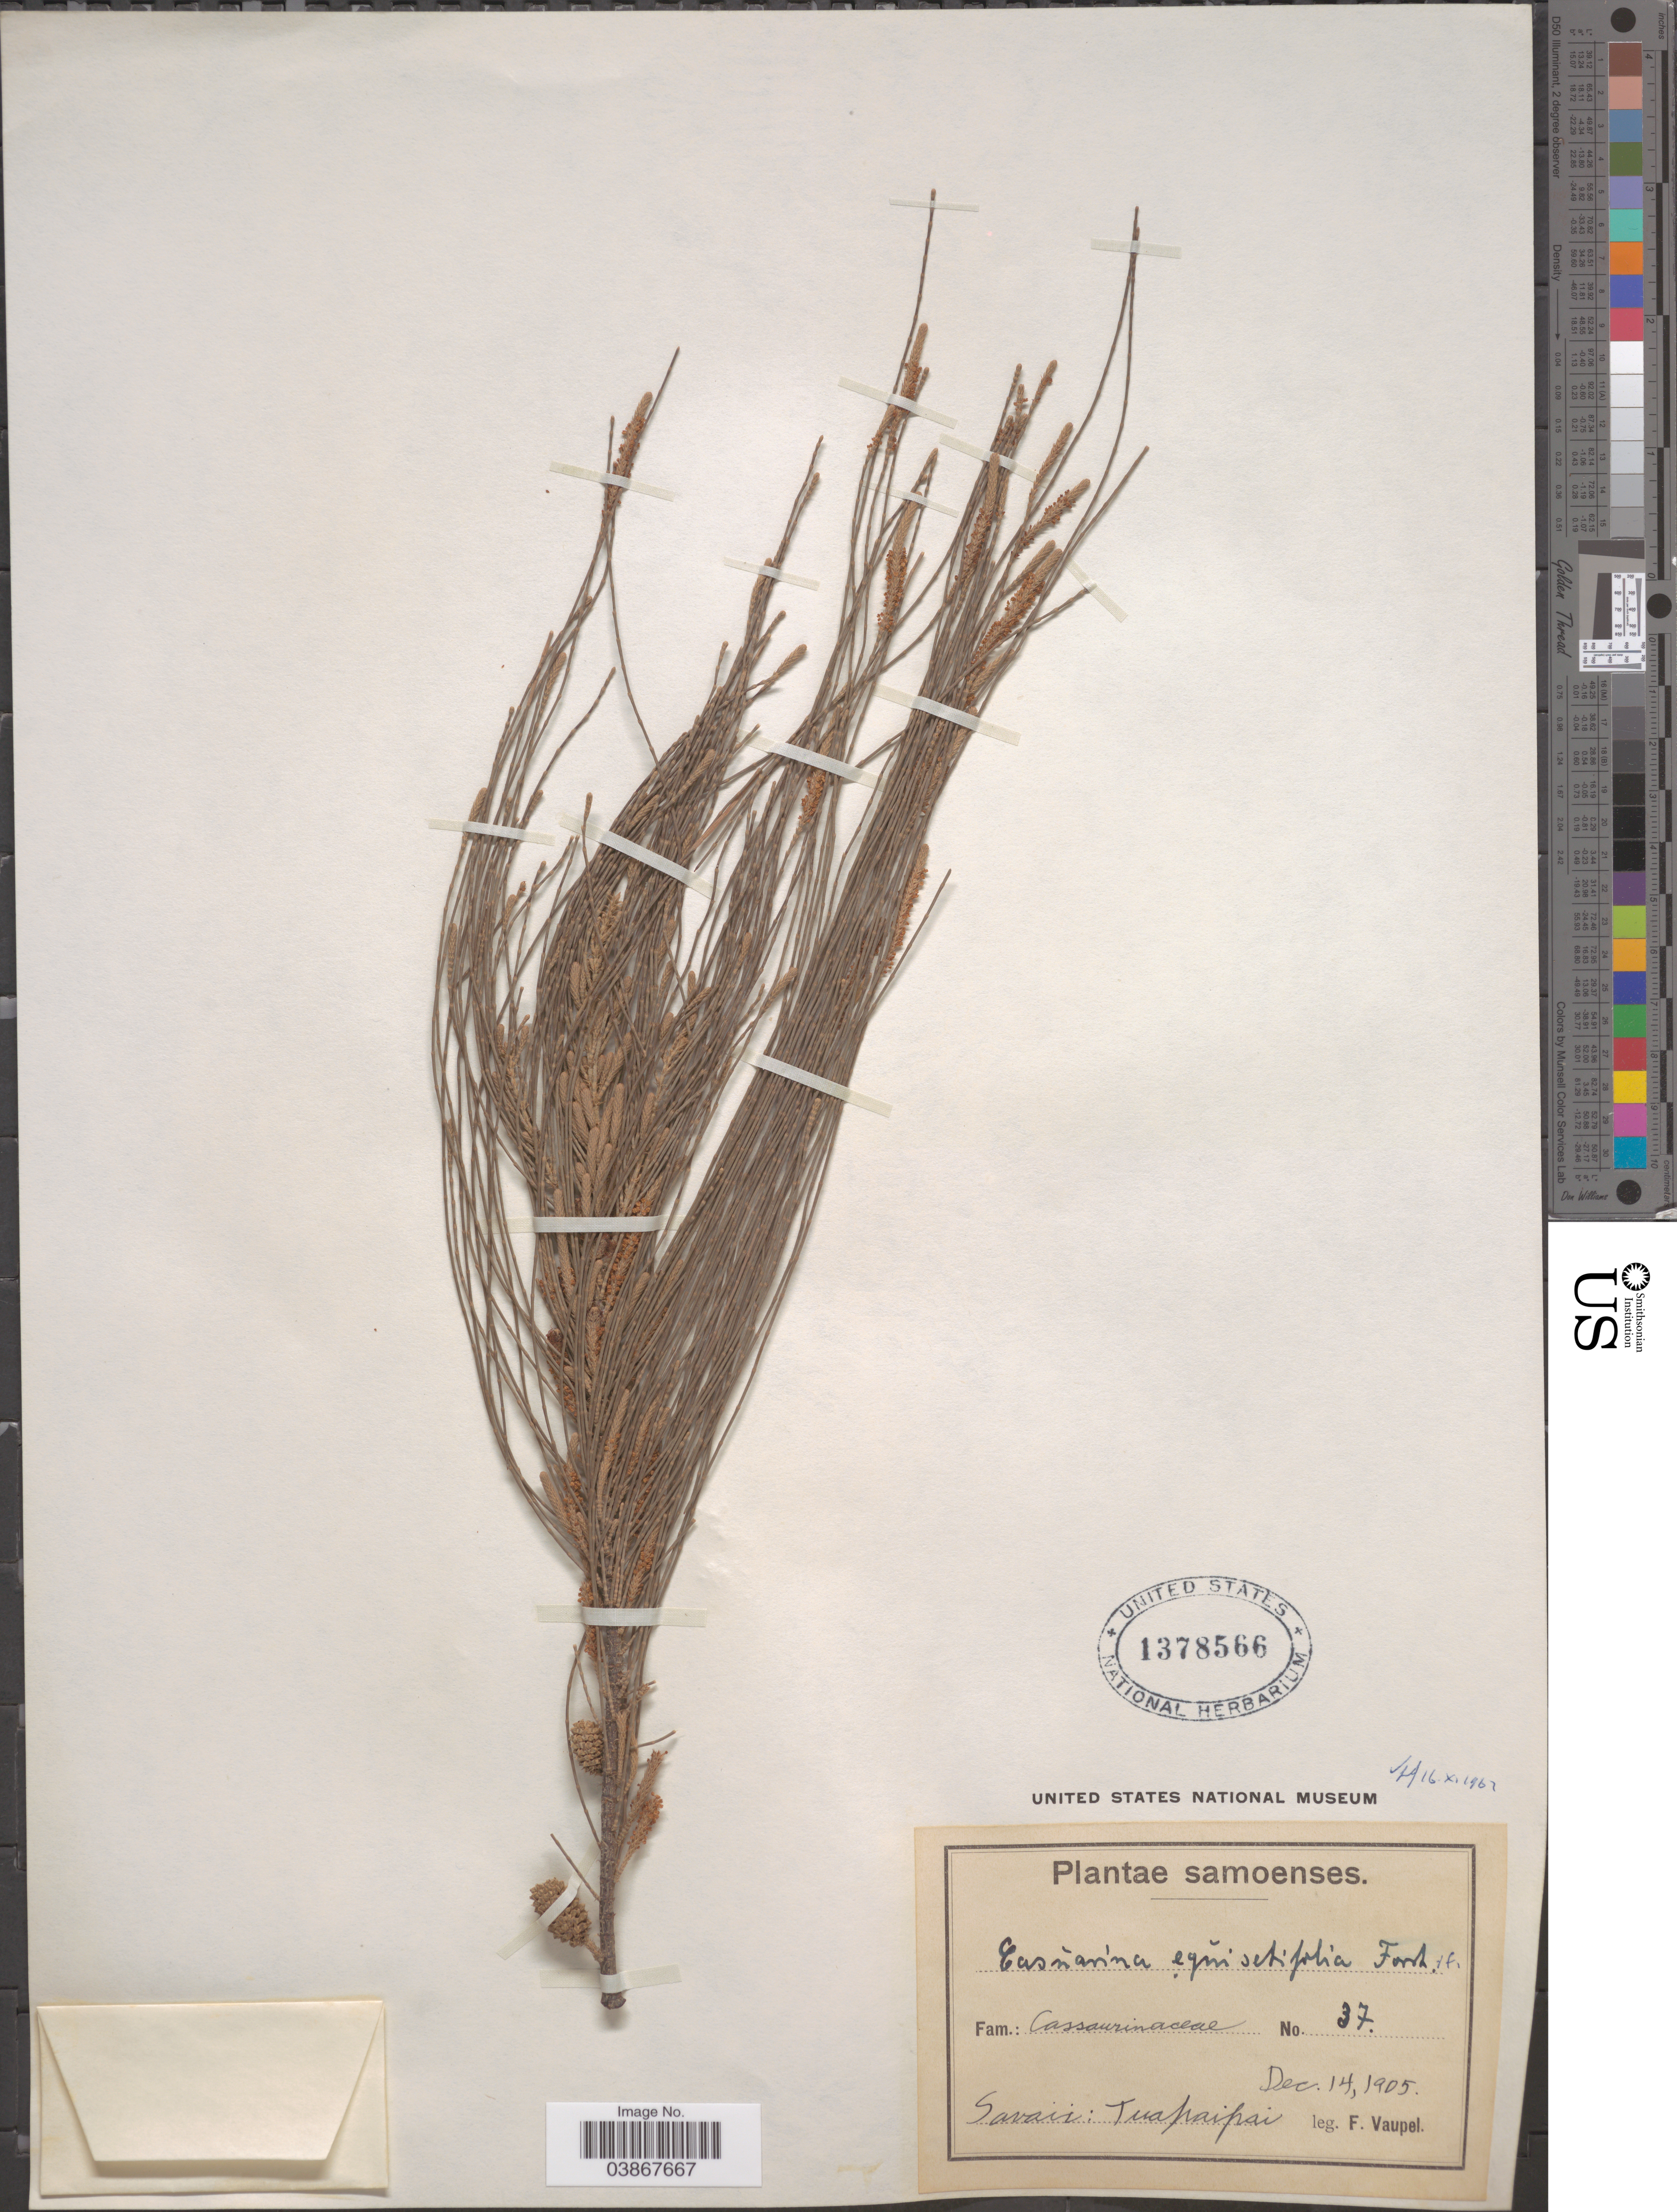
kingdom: Plantae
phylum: Tracheophyta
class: Magnoliopsida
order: Fagales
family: Casuarinaceae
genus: Casuarina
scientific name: Casuarina equisetifolia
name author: L.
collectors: F. Vaupel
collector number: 37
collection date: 1905-12-14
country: Samoa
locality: Samoenses. Savaii: Tuapaipai.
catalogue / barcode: US 1378566